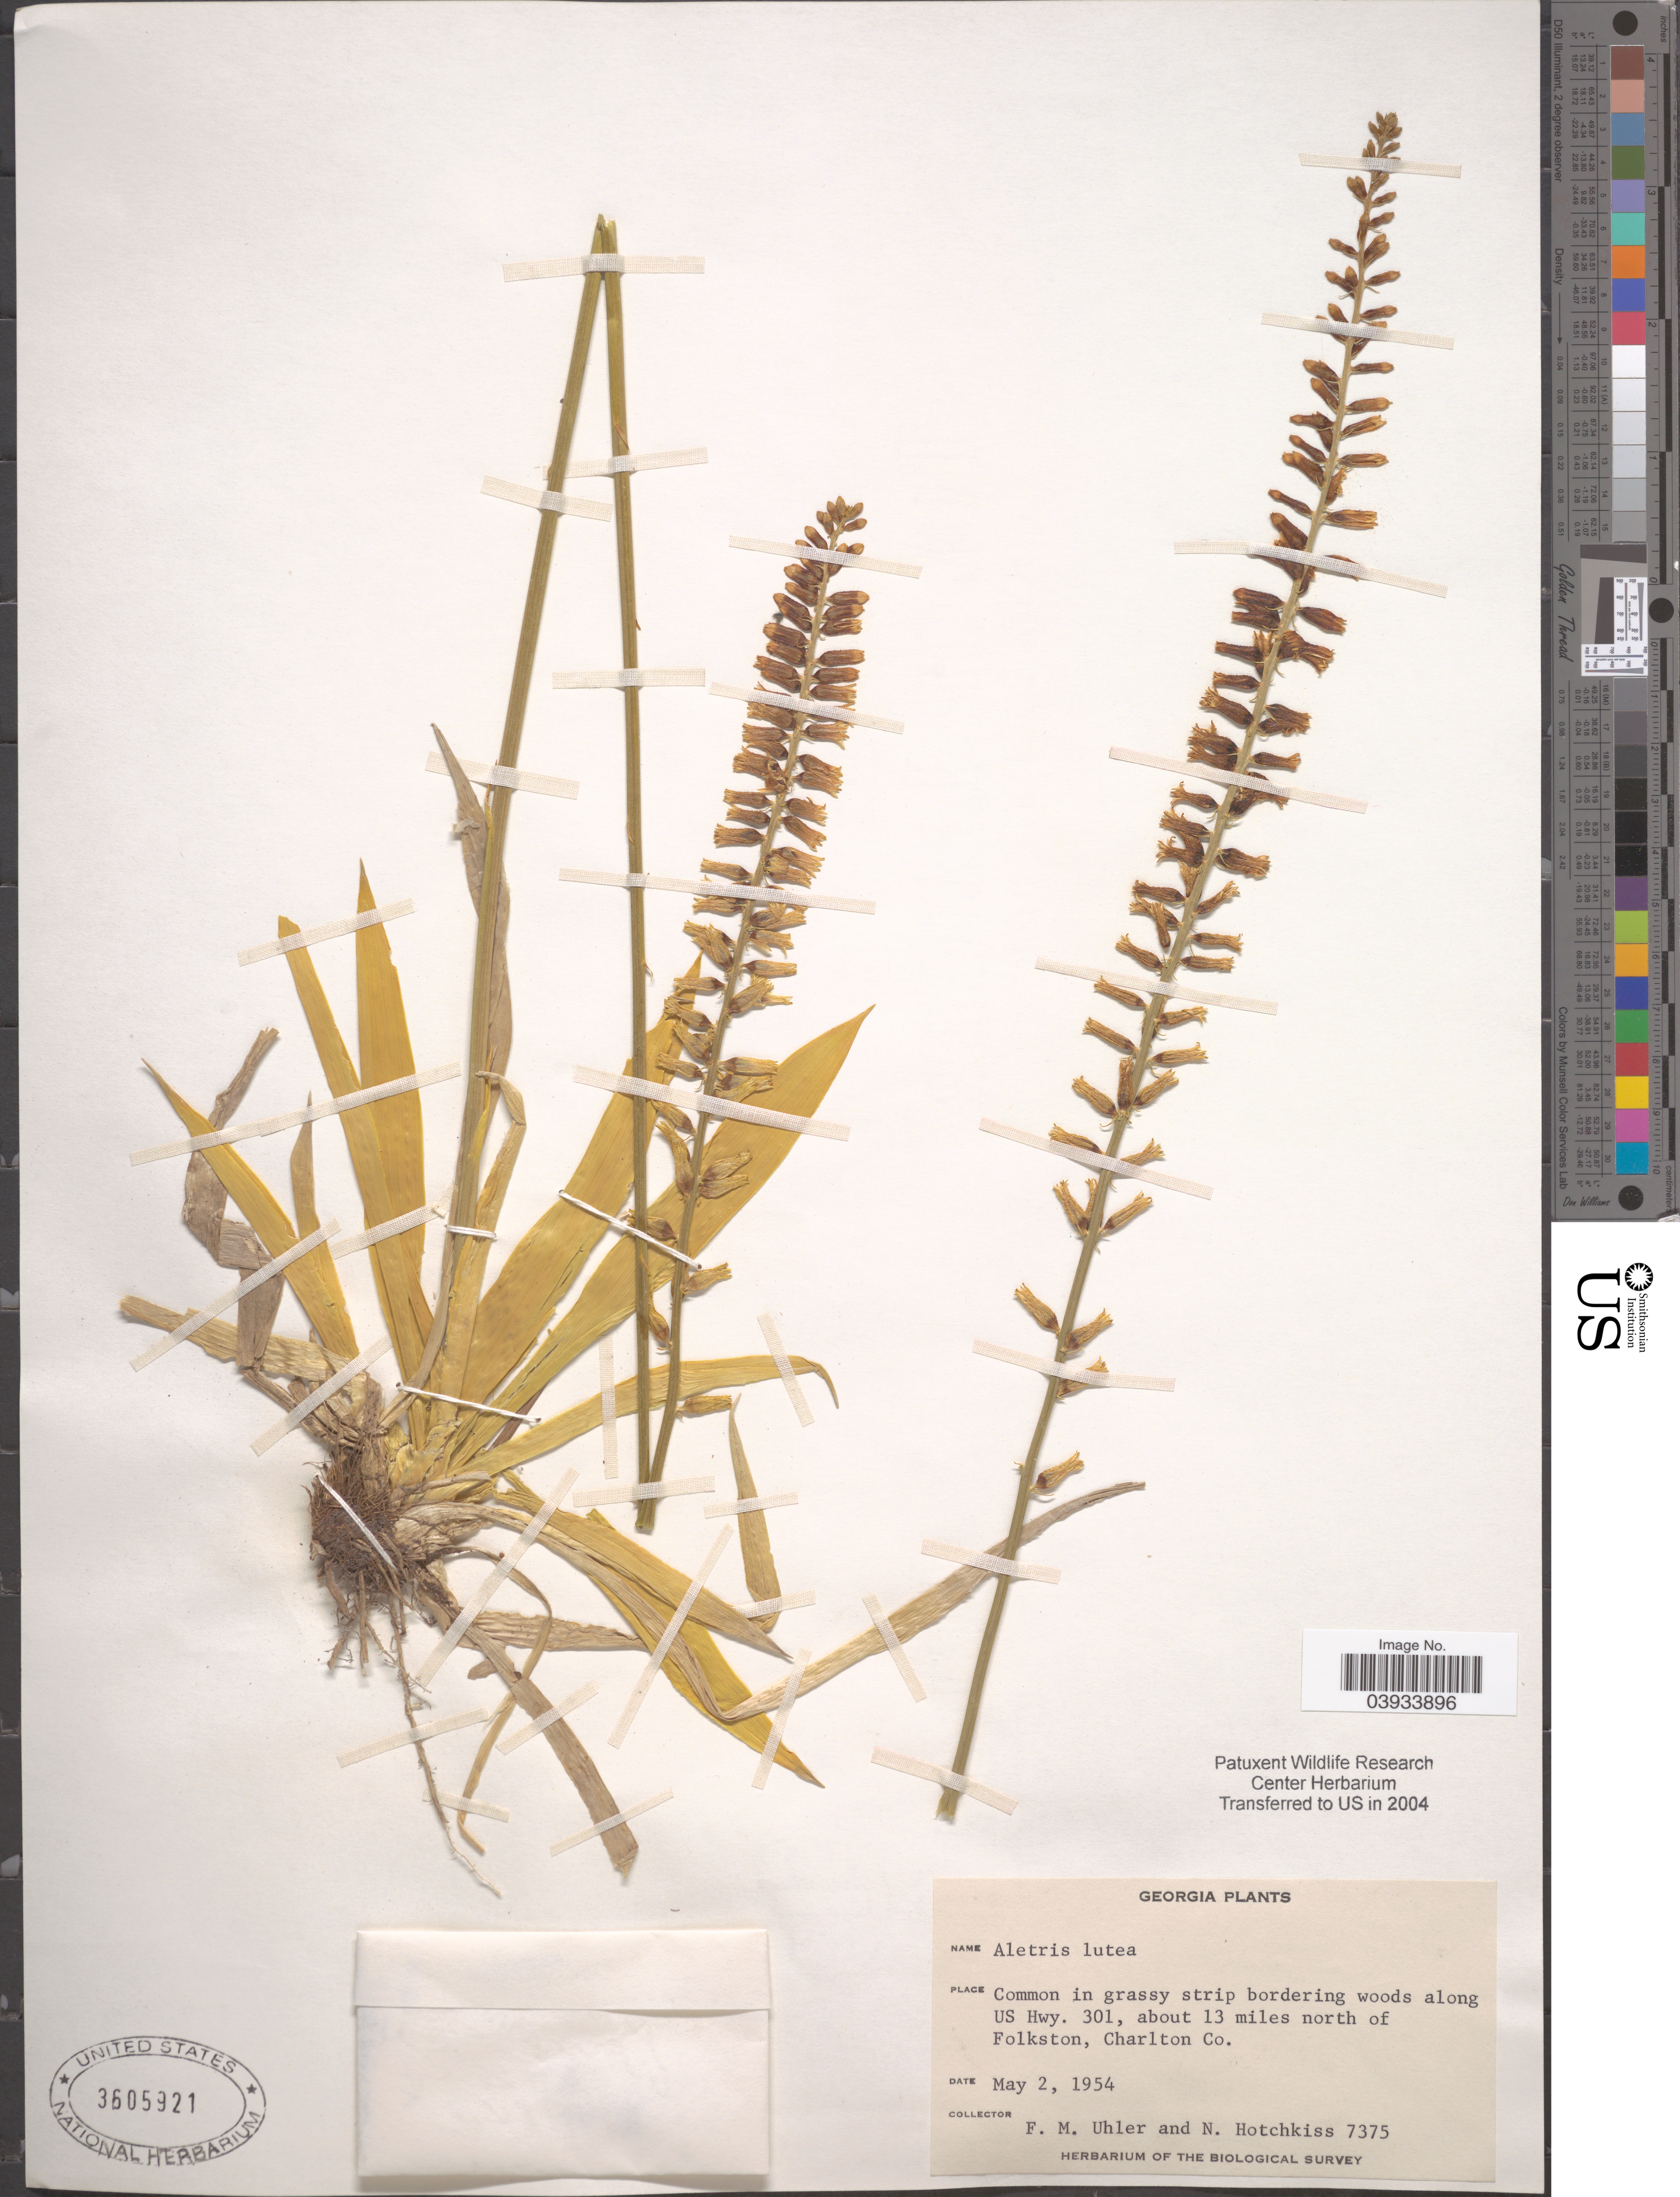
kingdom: Plantae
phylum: Tracheophyta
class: Liliopsida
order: Dioscoreales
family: Nartheciaceae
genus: Aletris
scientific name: Aletris lutea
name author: Small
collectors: F. M. Uhler & N. Hothckiss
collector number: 7375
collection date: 1954-05-02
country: United States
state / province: Georgia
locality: Along US Hwy. 301, about 13 miles north of Folkston, Charlton Co.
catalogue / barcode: US 3605921